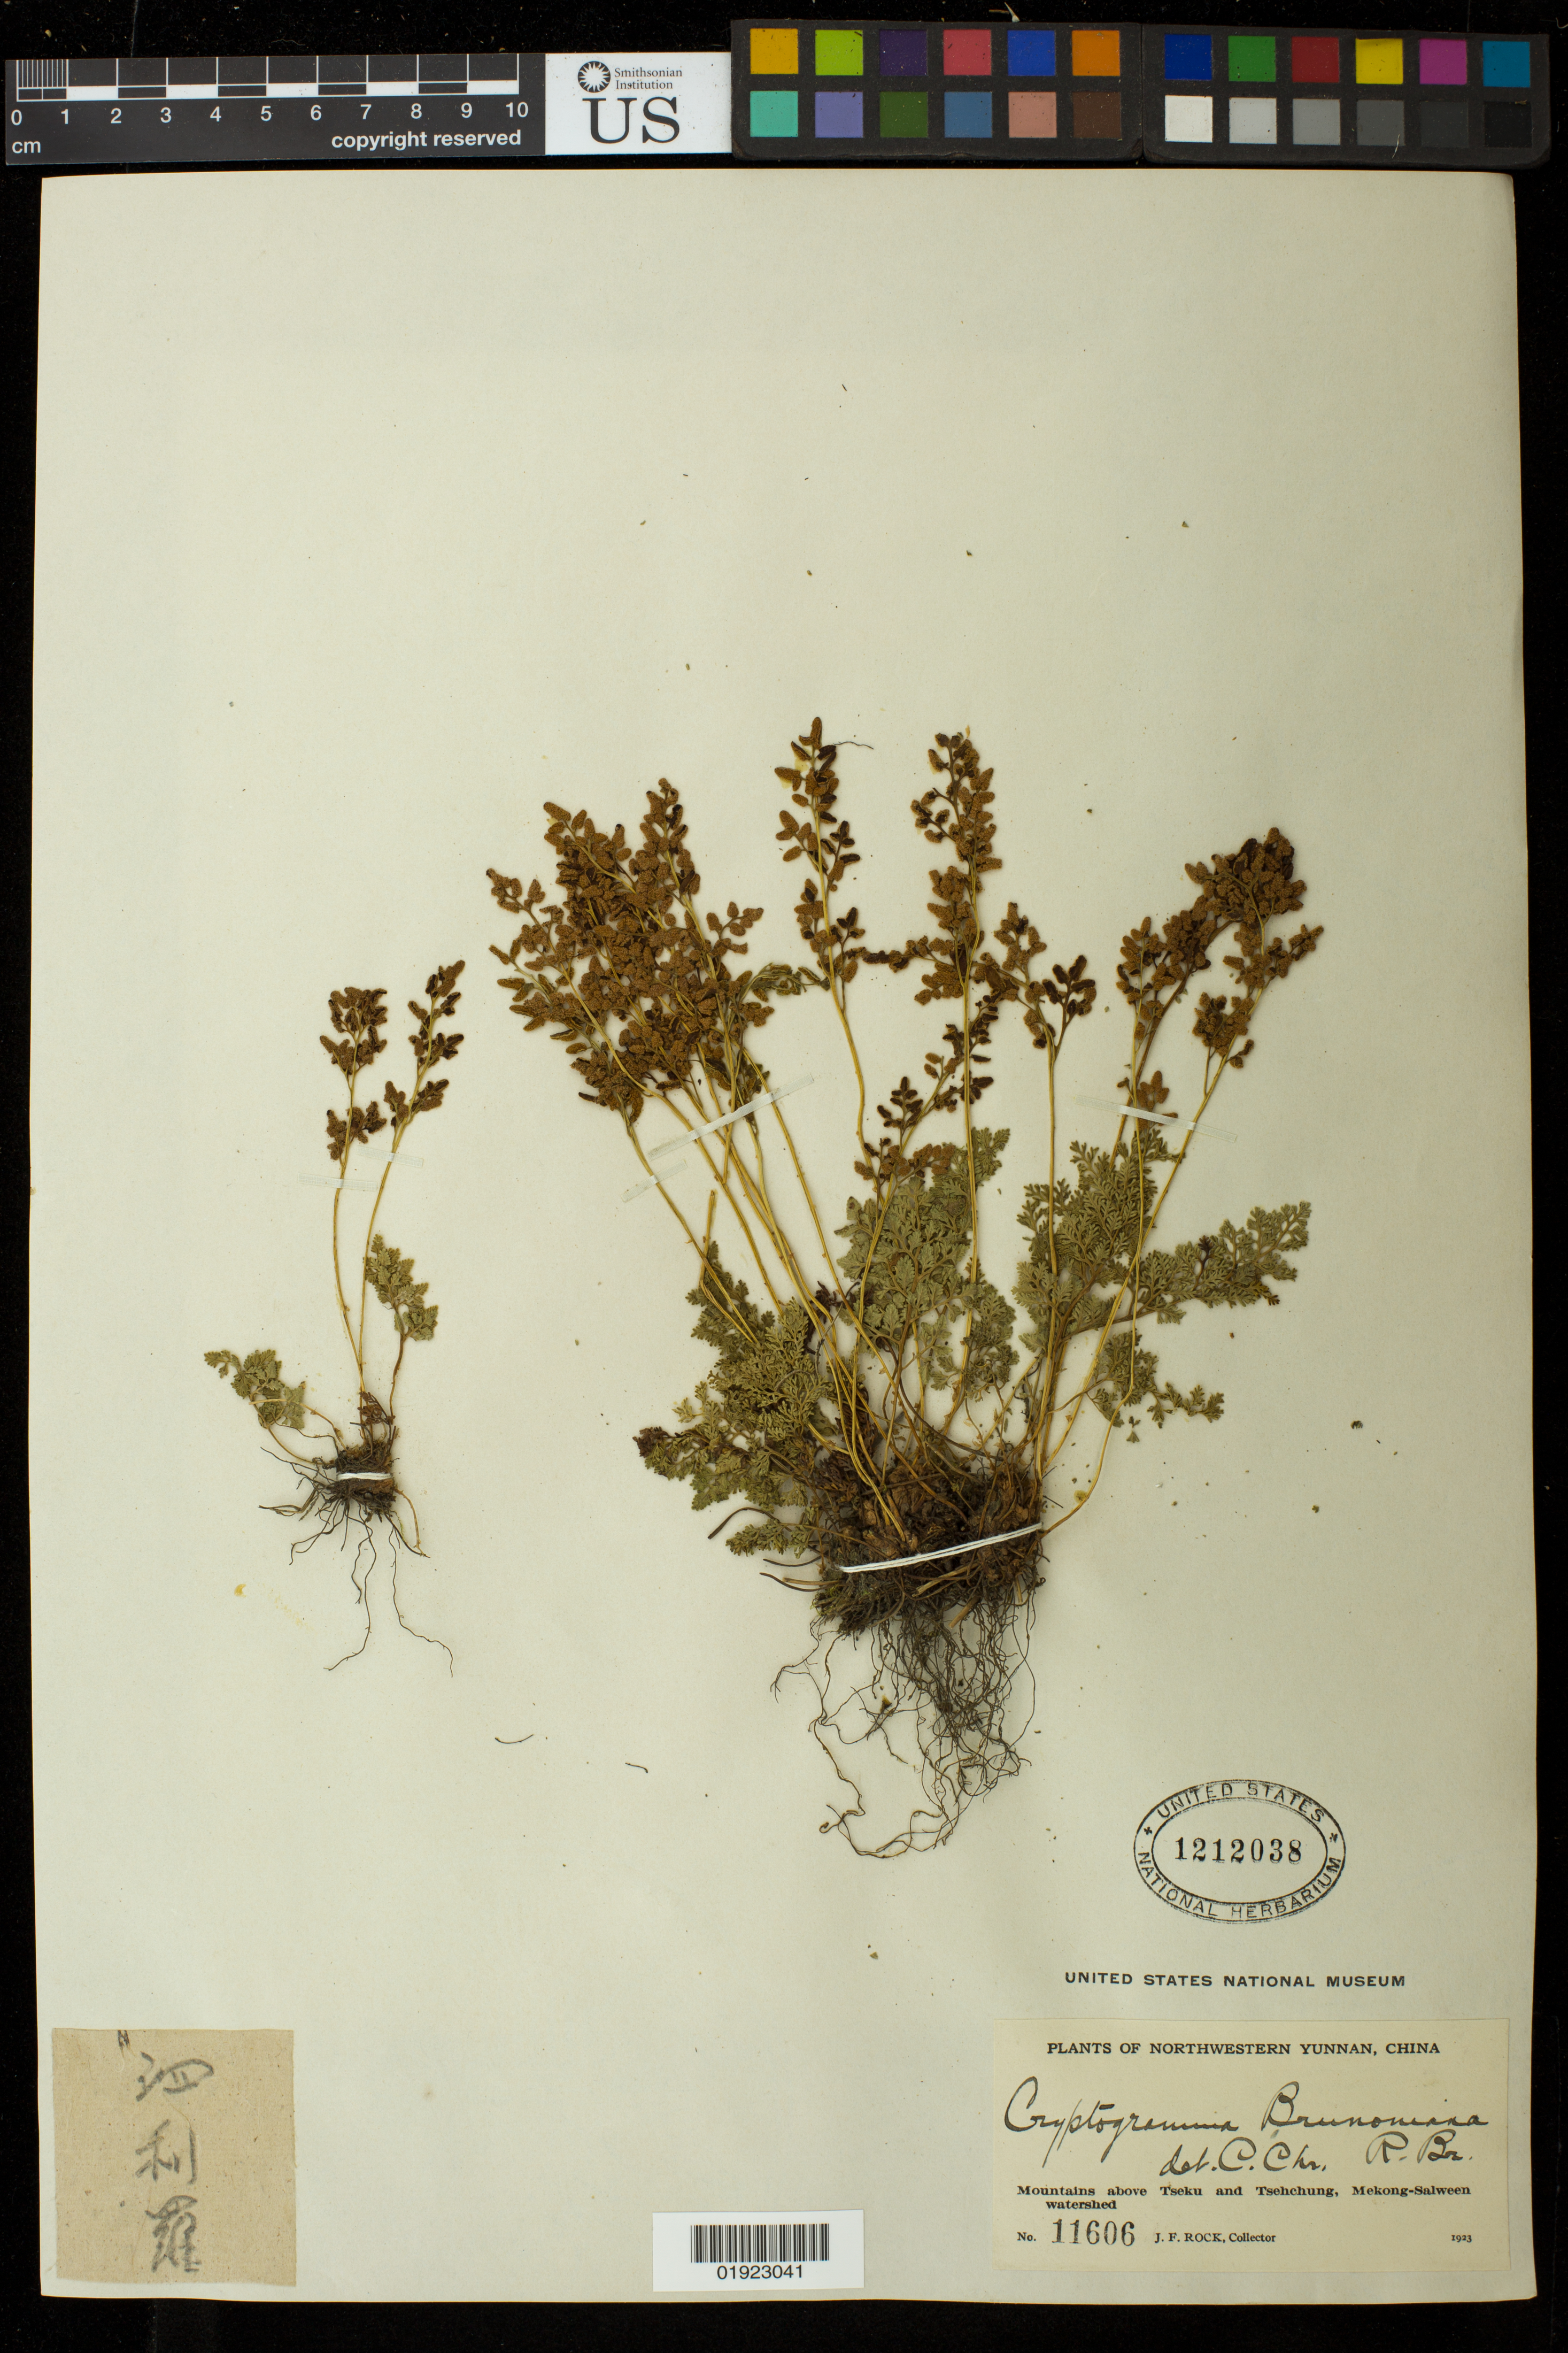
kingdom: Plantae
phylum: Tracheophyta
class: Polypodiopsida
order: Polypodiales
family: Pteridaceae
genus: Cryptogramma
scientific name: Cryptogramma brunoniana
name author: Wall. ex Hook. & Grev.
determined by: Rouy, Georges C.Chr.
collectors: J. F. Rock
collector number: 11606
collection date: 1923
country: China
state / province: Yunnan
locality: Mountains above Tseku and Tsehchung, Mekong-Salween watershed.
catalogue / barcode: US 1212038